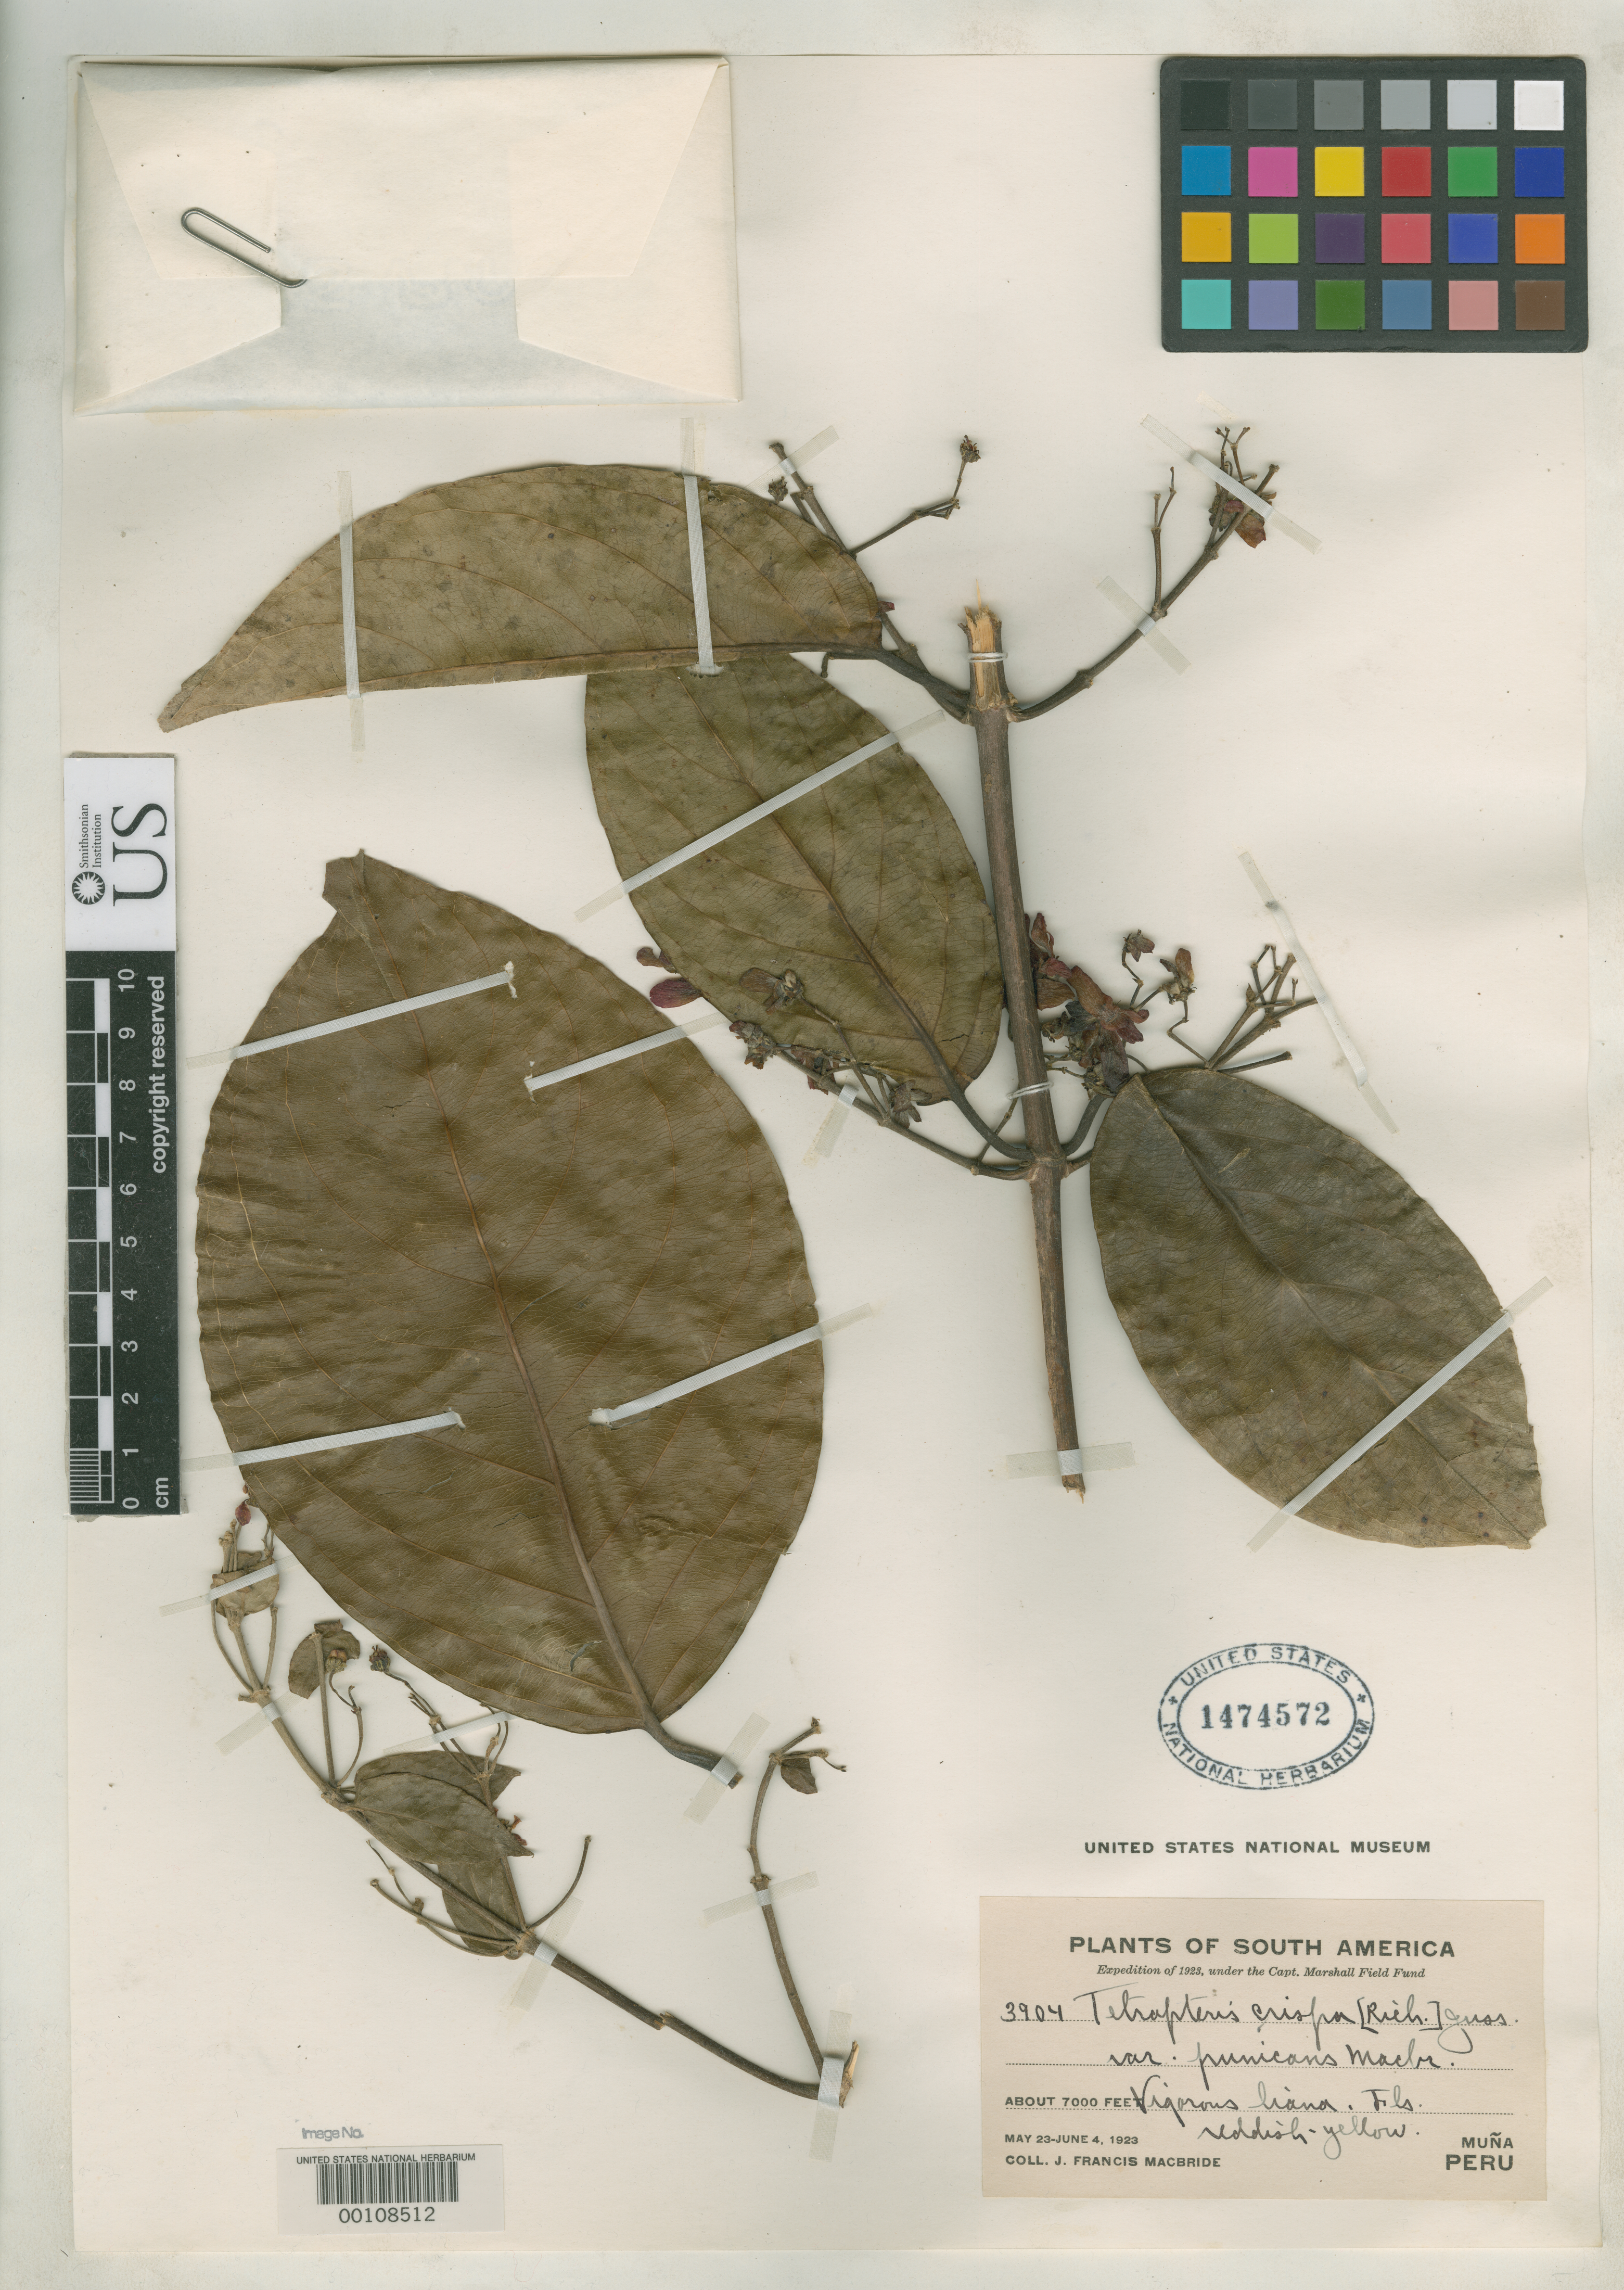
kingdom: Plantae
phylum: Tracheophyta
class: Magnoliopsida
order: Malpighiales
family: Malpighiaceae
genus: Tetrapterys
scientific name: Tetrapterys crispa var. punicans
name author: J.F. Macbr.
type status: Isotype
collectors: J. F. Macbride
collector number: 3904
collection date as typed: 23 May 1923 to 04 Jun 1923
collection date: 1923-05-23/1923-06-04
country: Peru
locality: Muña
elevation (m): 2134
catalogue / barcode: US 1474572